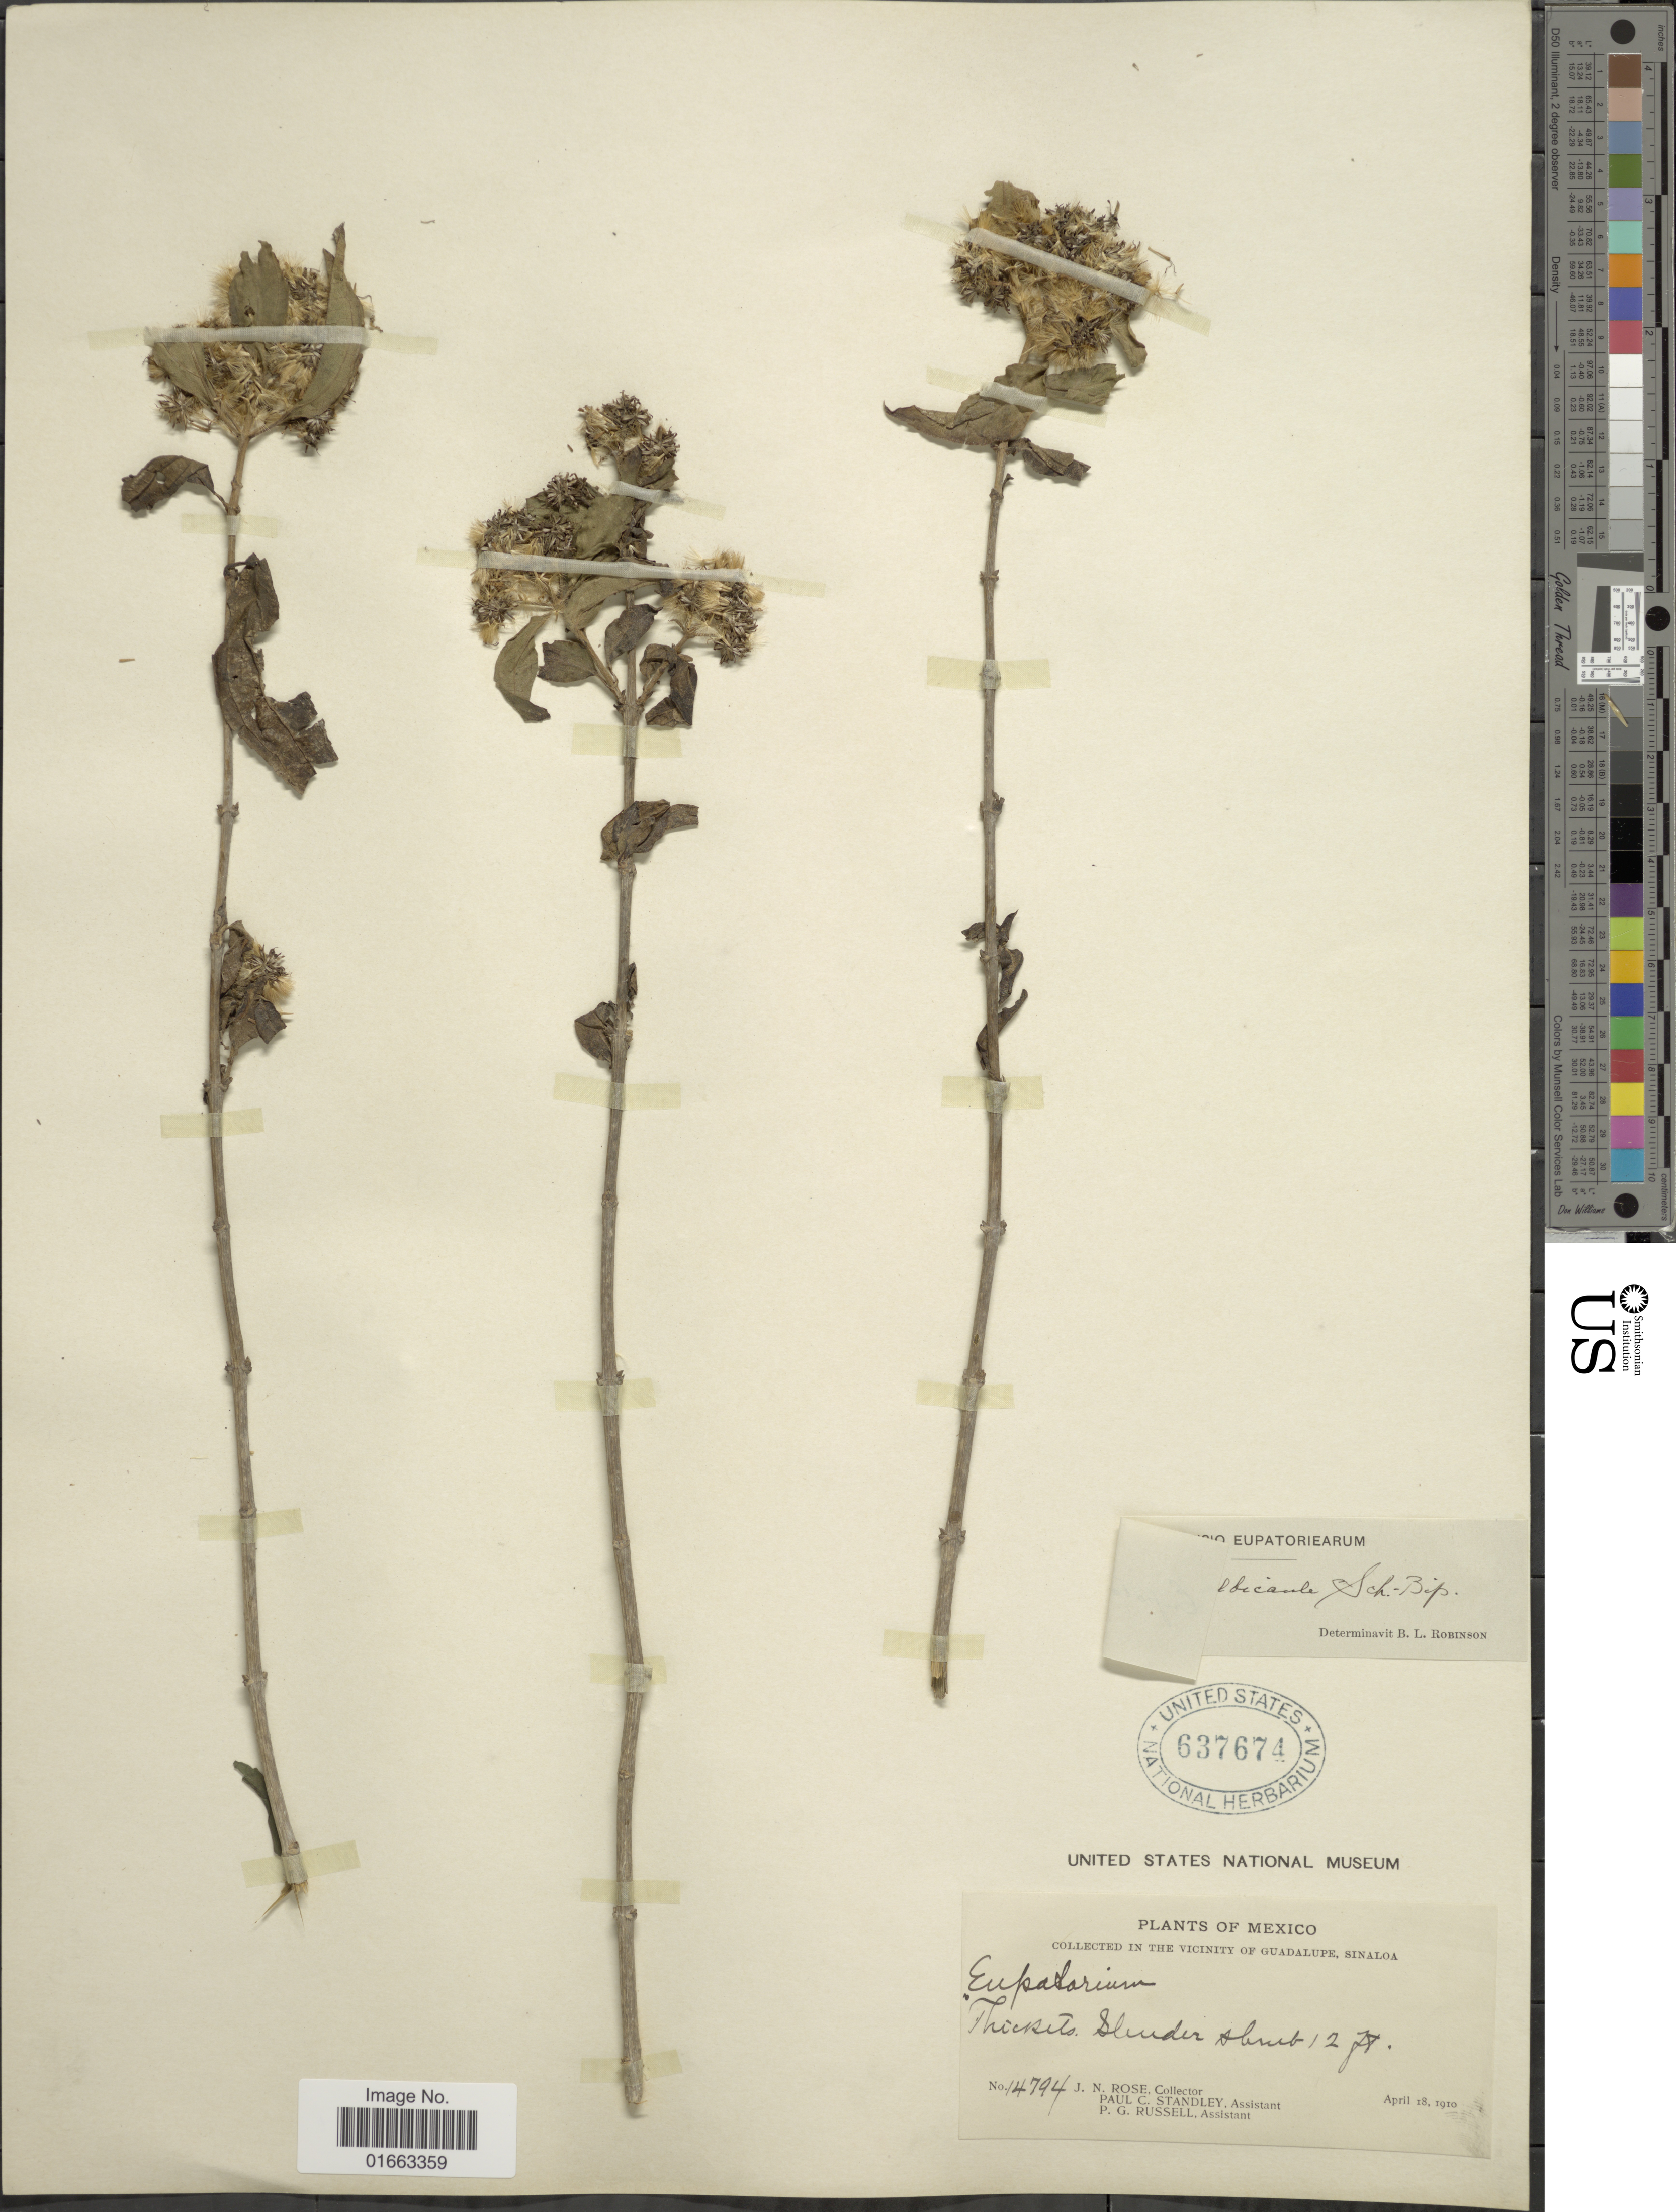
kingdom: Plantae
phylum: Tracheophyta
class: Magnoliopsida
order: Asterales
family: Asteraceae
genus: Koanophyllon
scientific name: Koanophyllon albicaule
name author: (Sch. Bip. ex Klatt) R.M. King & H. Rob.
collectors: J. N. Rose, P. C. Standley & P. G. Russell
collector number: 14794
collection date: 1910-04-18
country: Mexico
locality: Vicinity of Guadalupe, Sinaloa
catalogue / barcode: US 637674